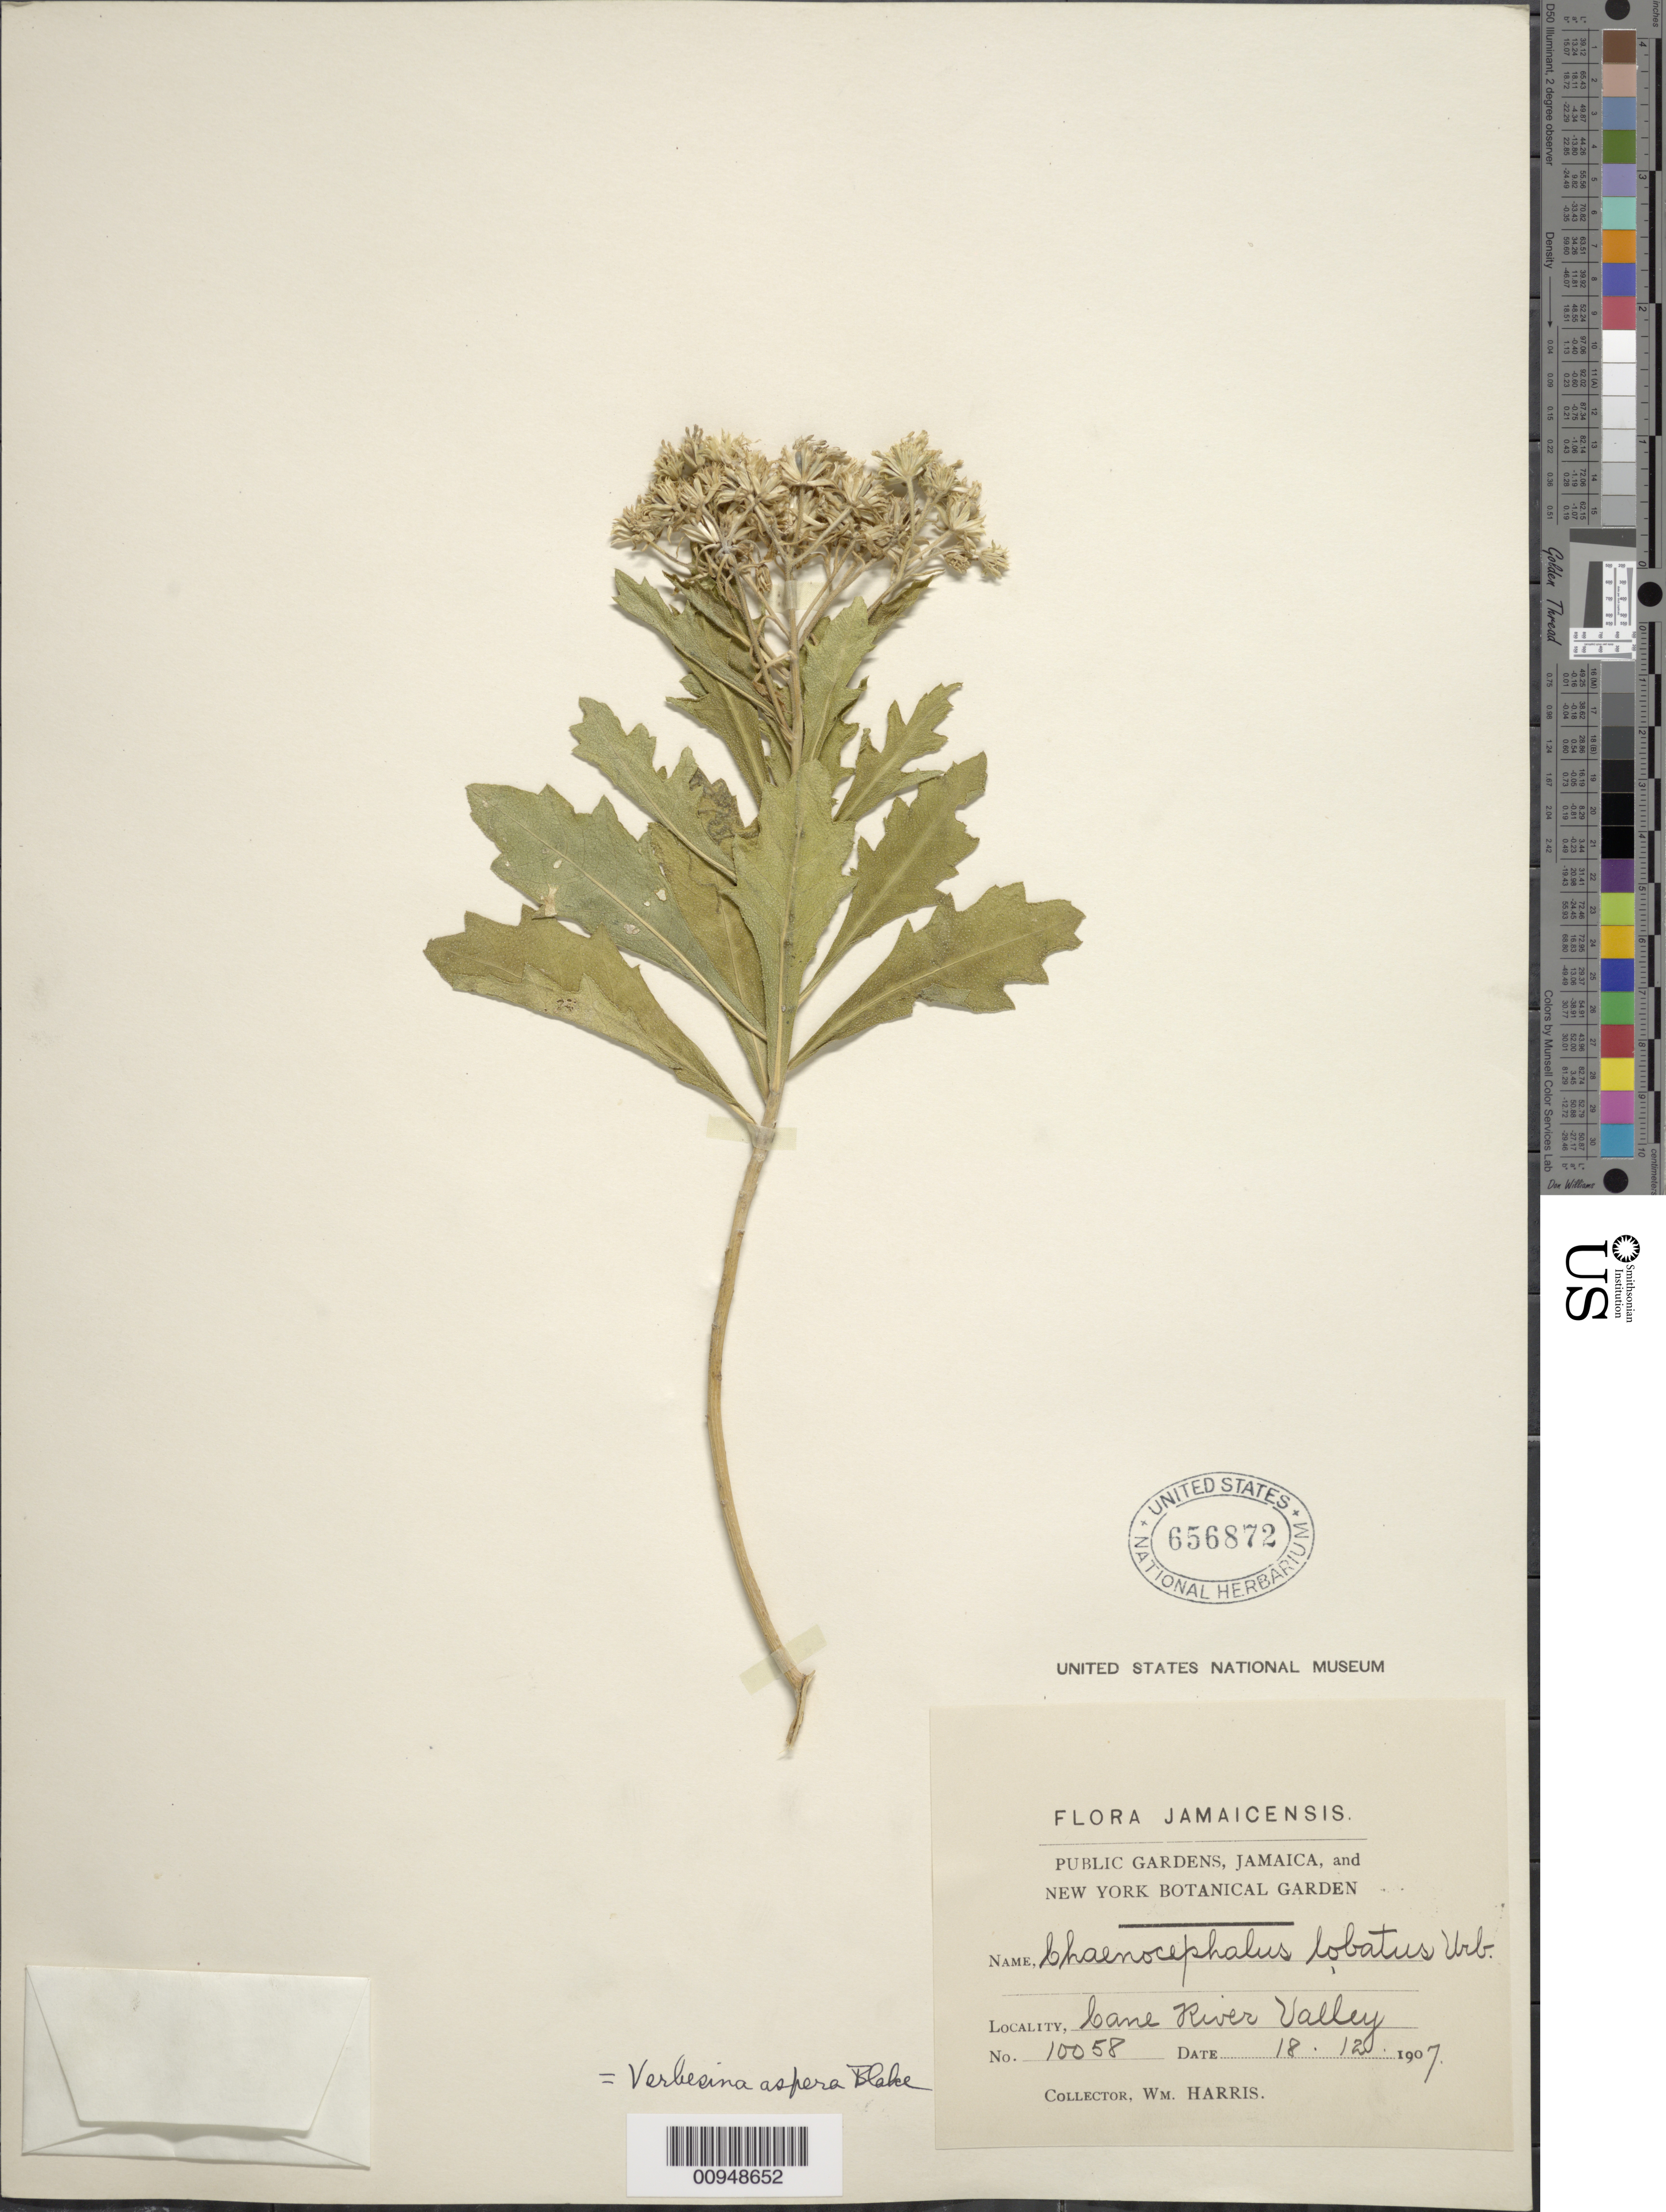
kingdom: Plantae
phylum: Tracheophyta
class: Magnoliopsida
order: Asterales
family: Asteraceae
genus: Verbesina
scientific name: Verbesina aspera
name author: S.F. Blake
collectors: W. H. Harris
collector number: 10058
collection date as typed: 18 Dec 1907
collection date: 1907-12-18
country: Jamaica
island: Jamaica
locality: Cane River Valley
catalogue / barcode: US 656872